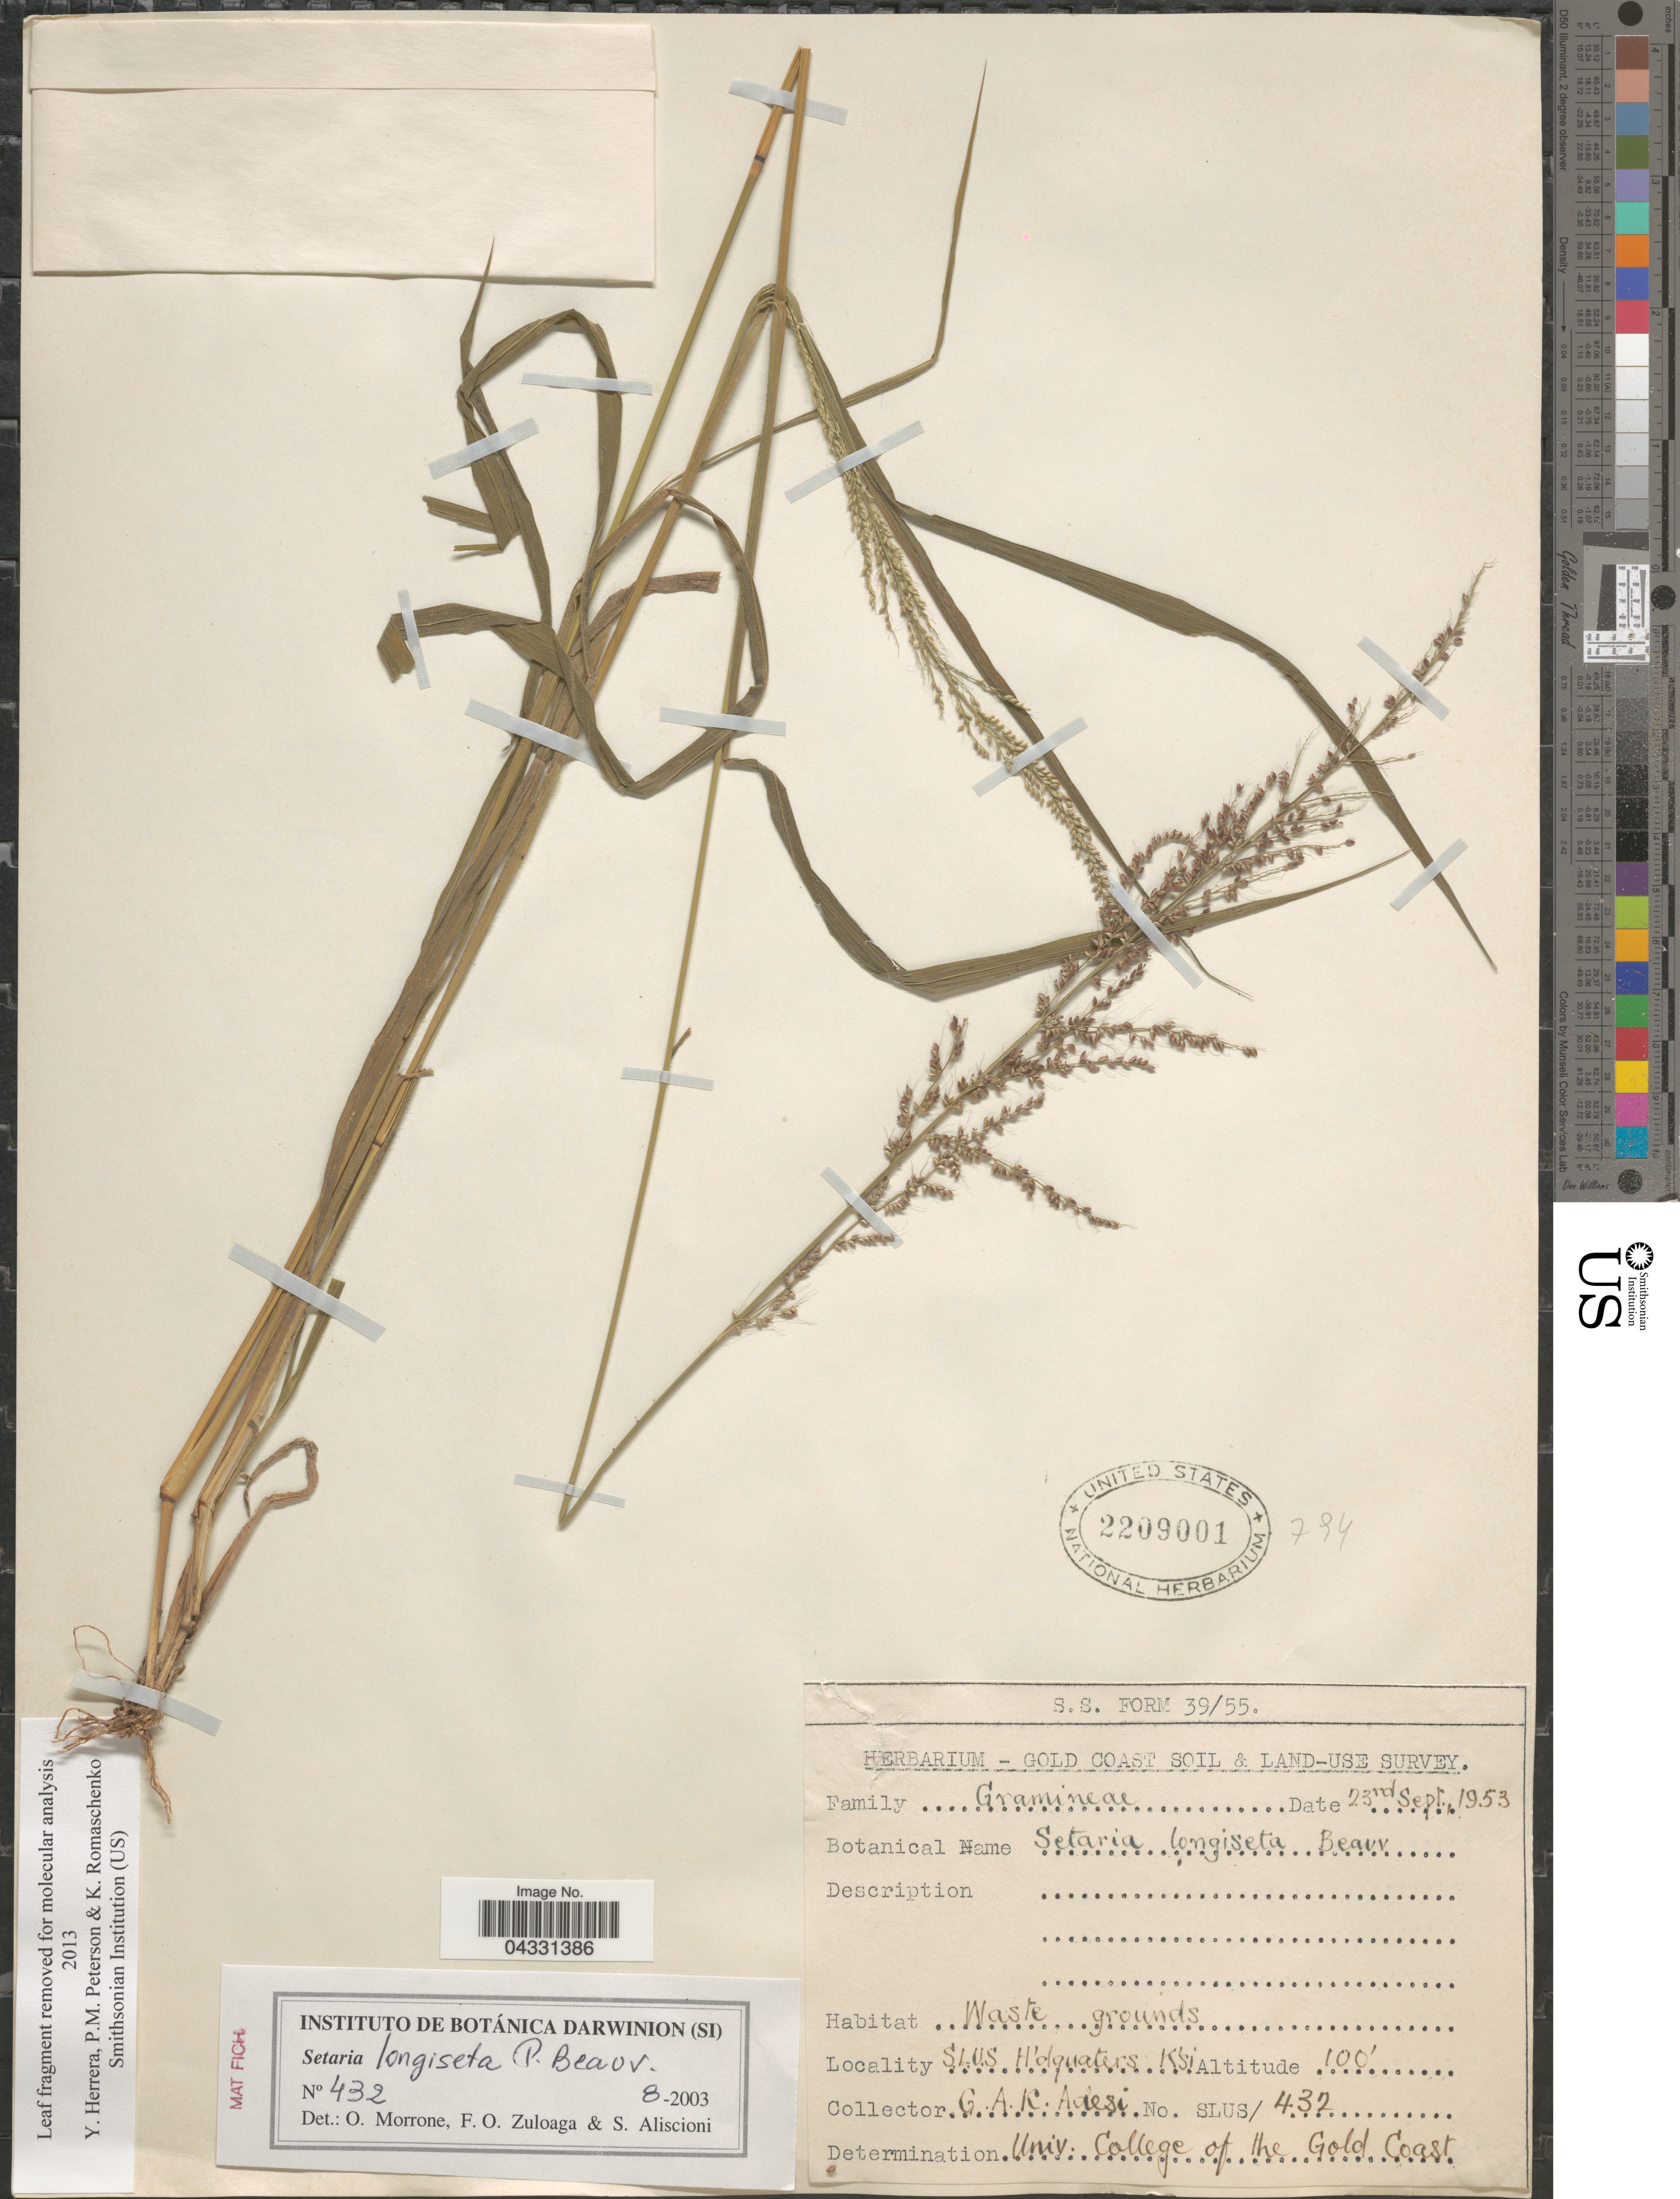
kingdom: Plantae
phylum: Tracheophyta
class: Liliopsida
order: Poales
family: Poaceae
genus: Setaria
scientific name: Setaria longiseta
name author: P. Beauv.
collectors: G. A. K. Adesi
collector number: SLUS/ 432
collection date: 1953-09-23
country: Ghana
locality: Gold Coast Soil & Land-Use Survey. SLUS H'dquaters.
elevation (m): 30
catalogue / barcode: US 2209001